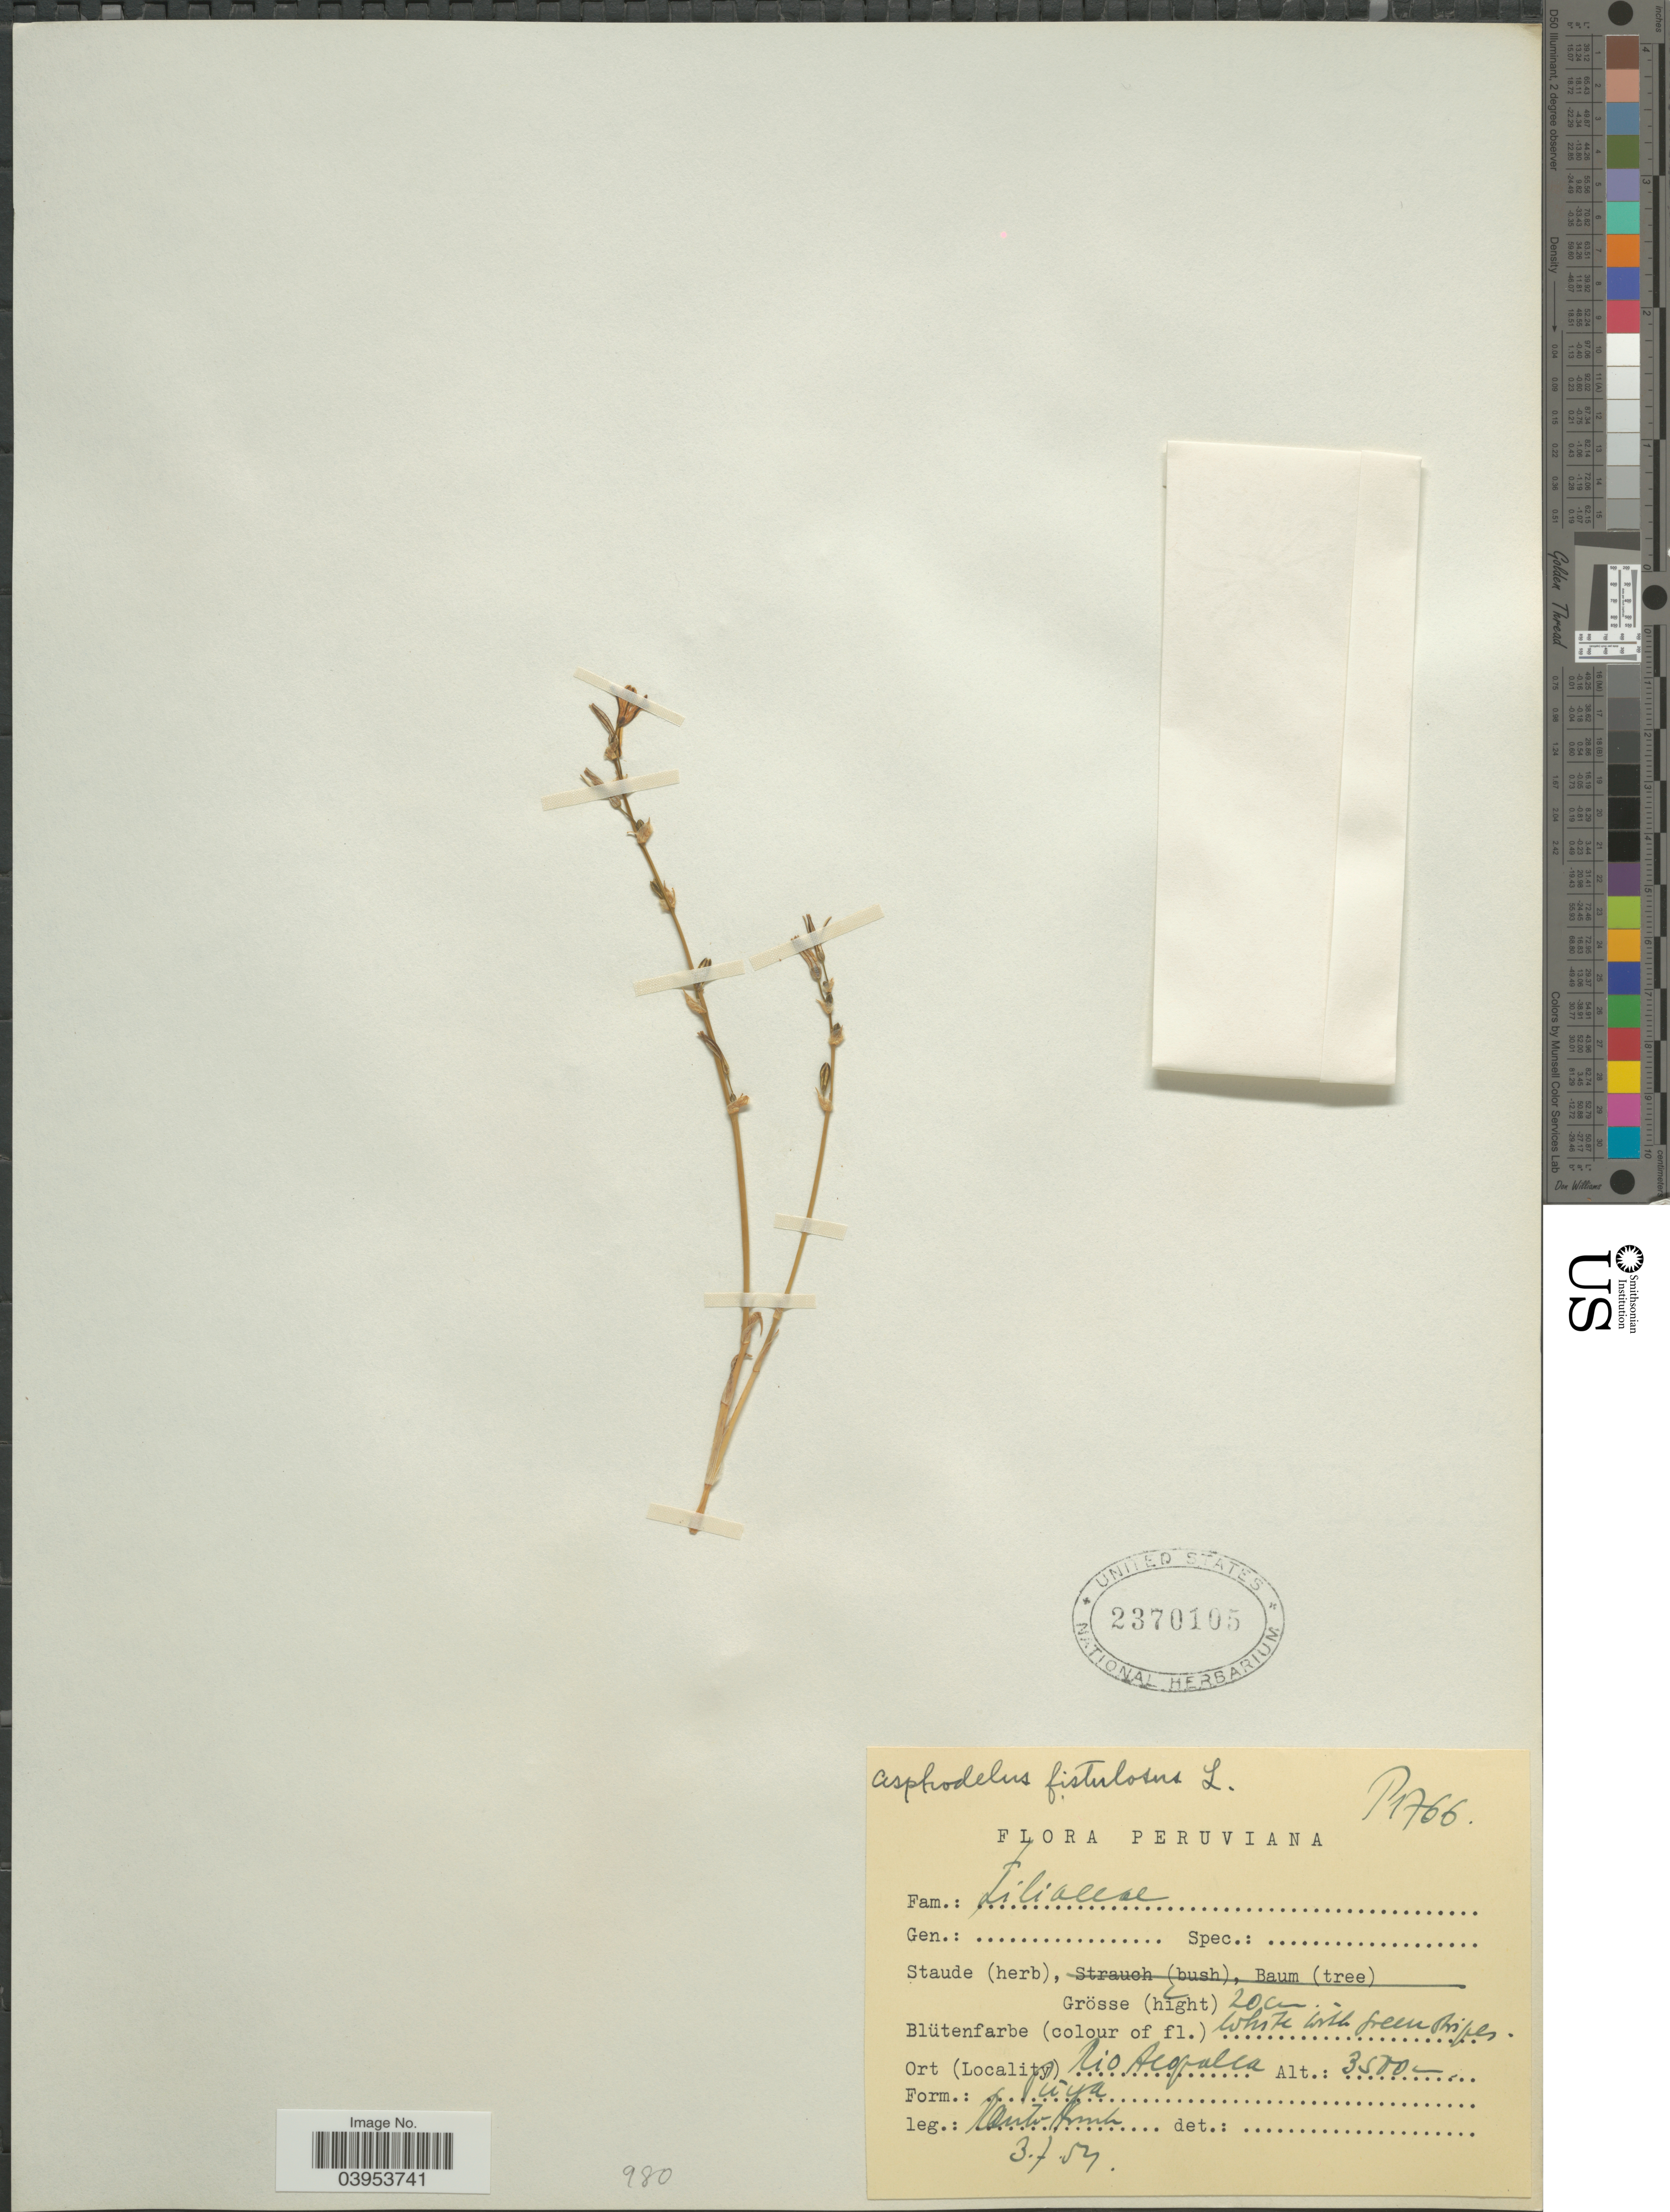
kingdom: Plantae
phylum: Tracheophyta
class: Liliopsida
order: Asparagales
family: Asphodelaceae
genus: Asphodelus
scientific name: Asphodelus fistulosus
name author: L.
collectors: W. Rauh & G. Hirsch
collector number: P1766*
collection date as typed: Transcribed d/m/y: 3/7/54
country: Peru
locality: Rio Acopalca.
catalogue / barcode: US 2370105